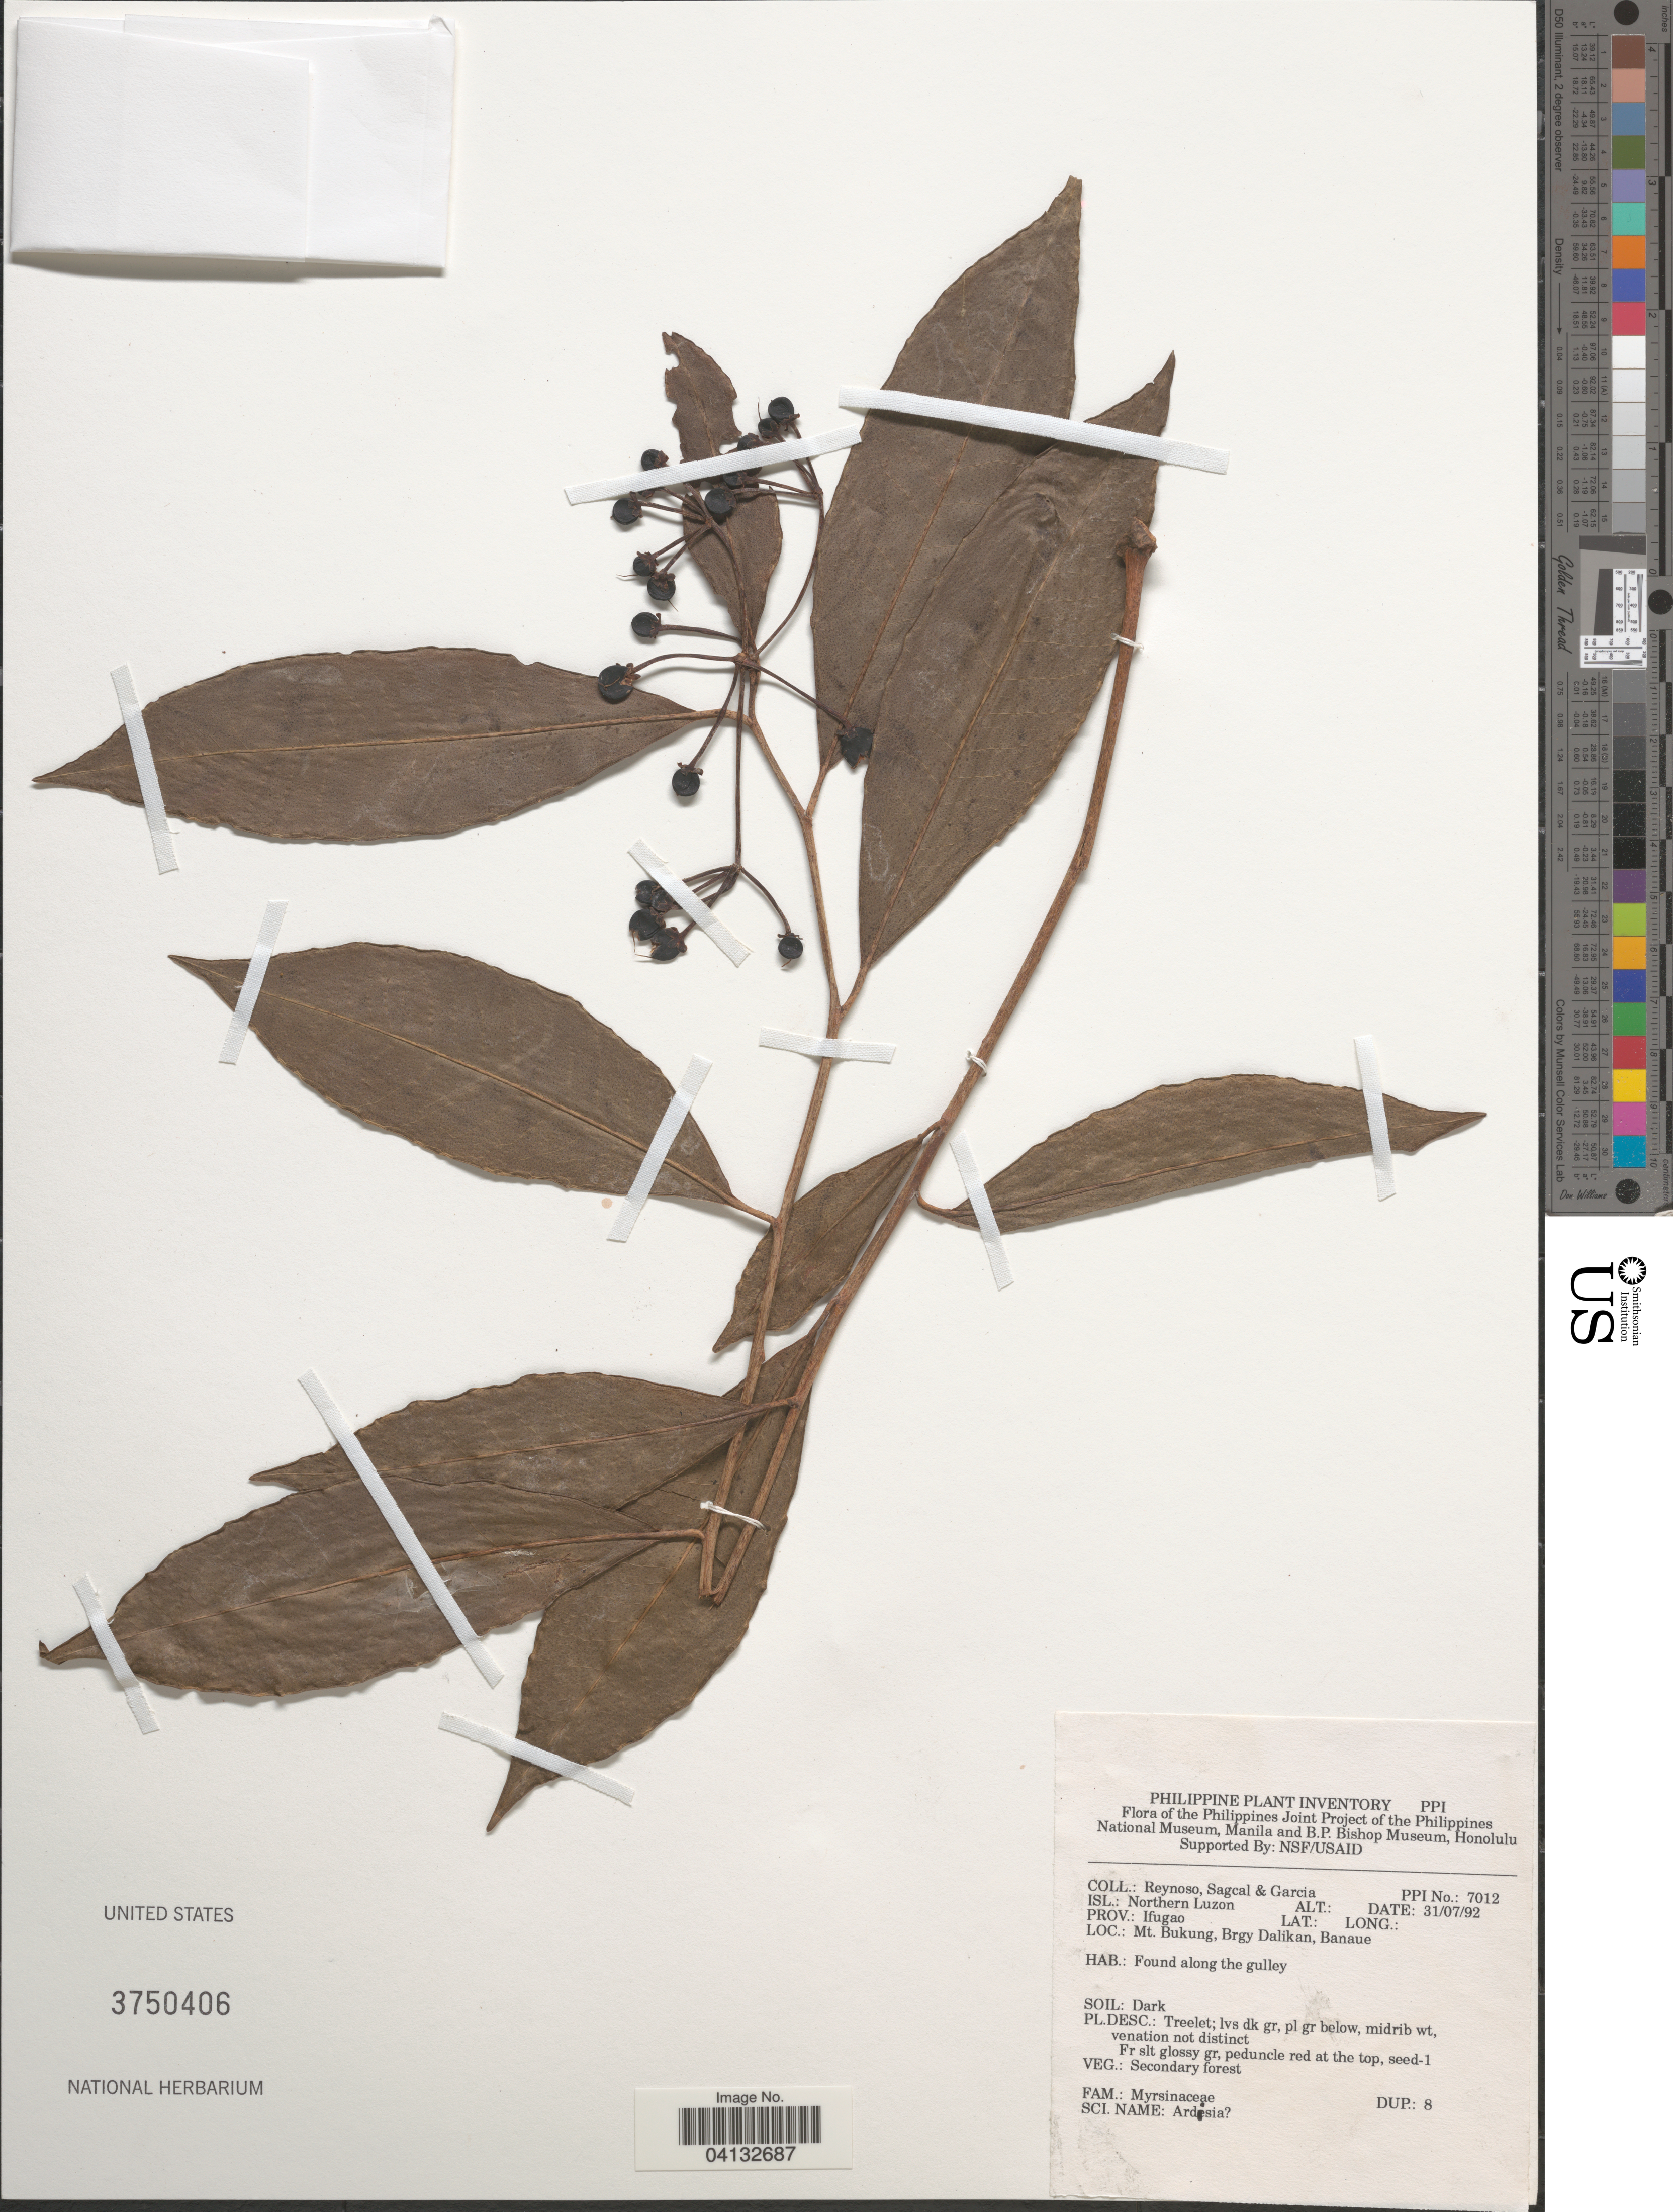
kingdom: Plantae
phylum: Tracheophyta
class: Magnoliopsida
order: Ericales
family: Primulaceae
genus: Ardisia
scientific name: Ardisia sp.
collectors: E. Reynoso, E. Sagcal & H. Garcia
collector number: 7012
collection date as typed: Transcribed d/m/y: 31/7/92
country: Philippines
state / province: Cordillera (Administrative Region)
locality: Isl.: Northern Luzon. Prov.: Ifugao. Mt. Bukung, Brgy Dalikan, Banaue.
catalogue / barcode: US 3750406